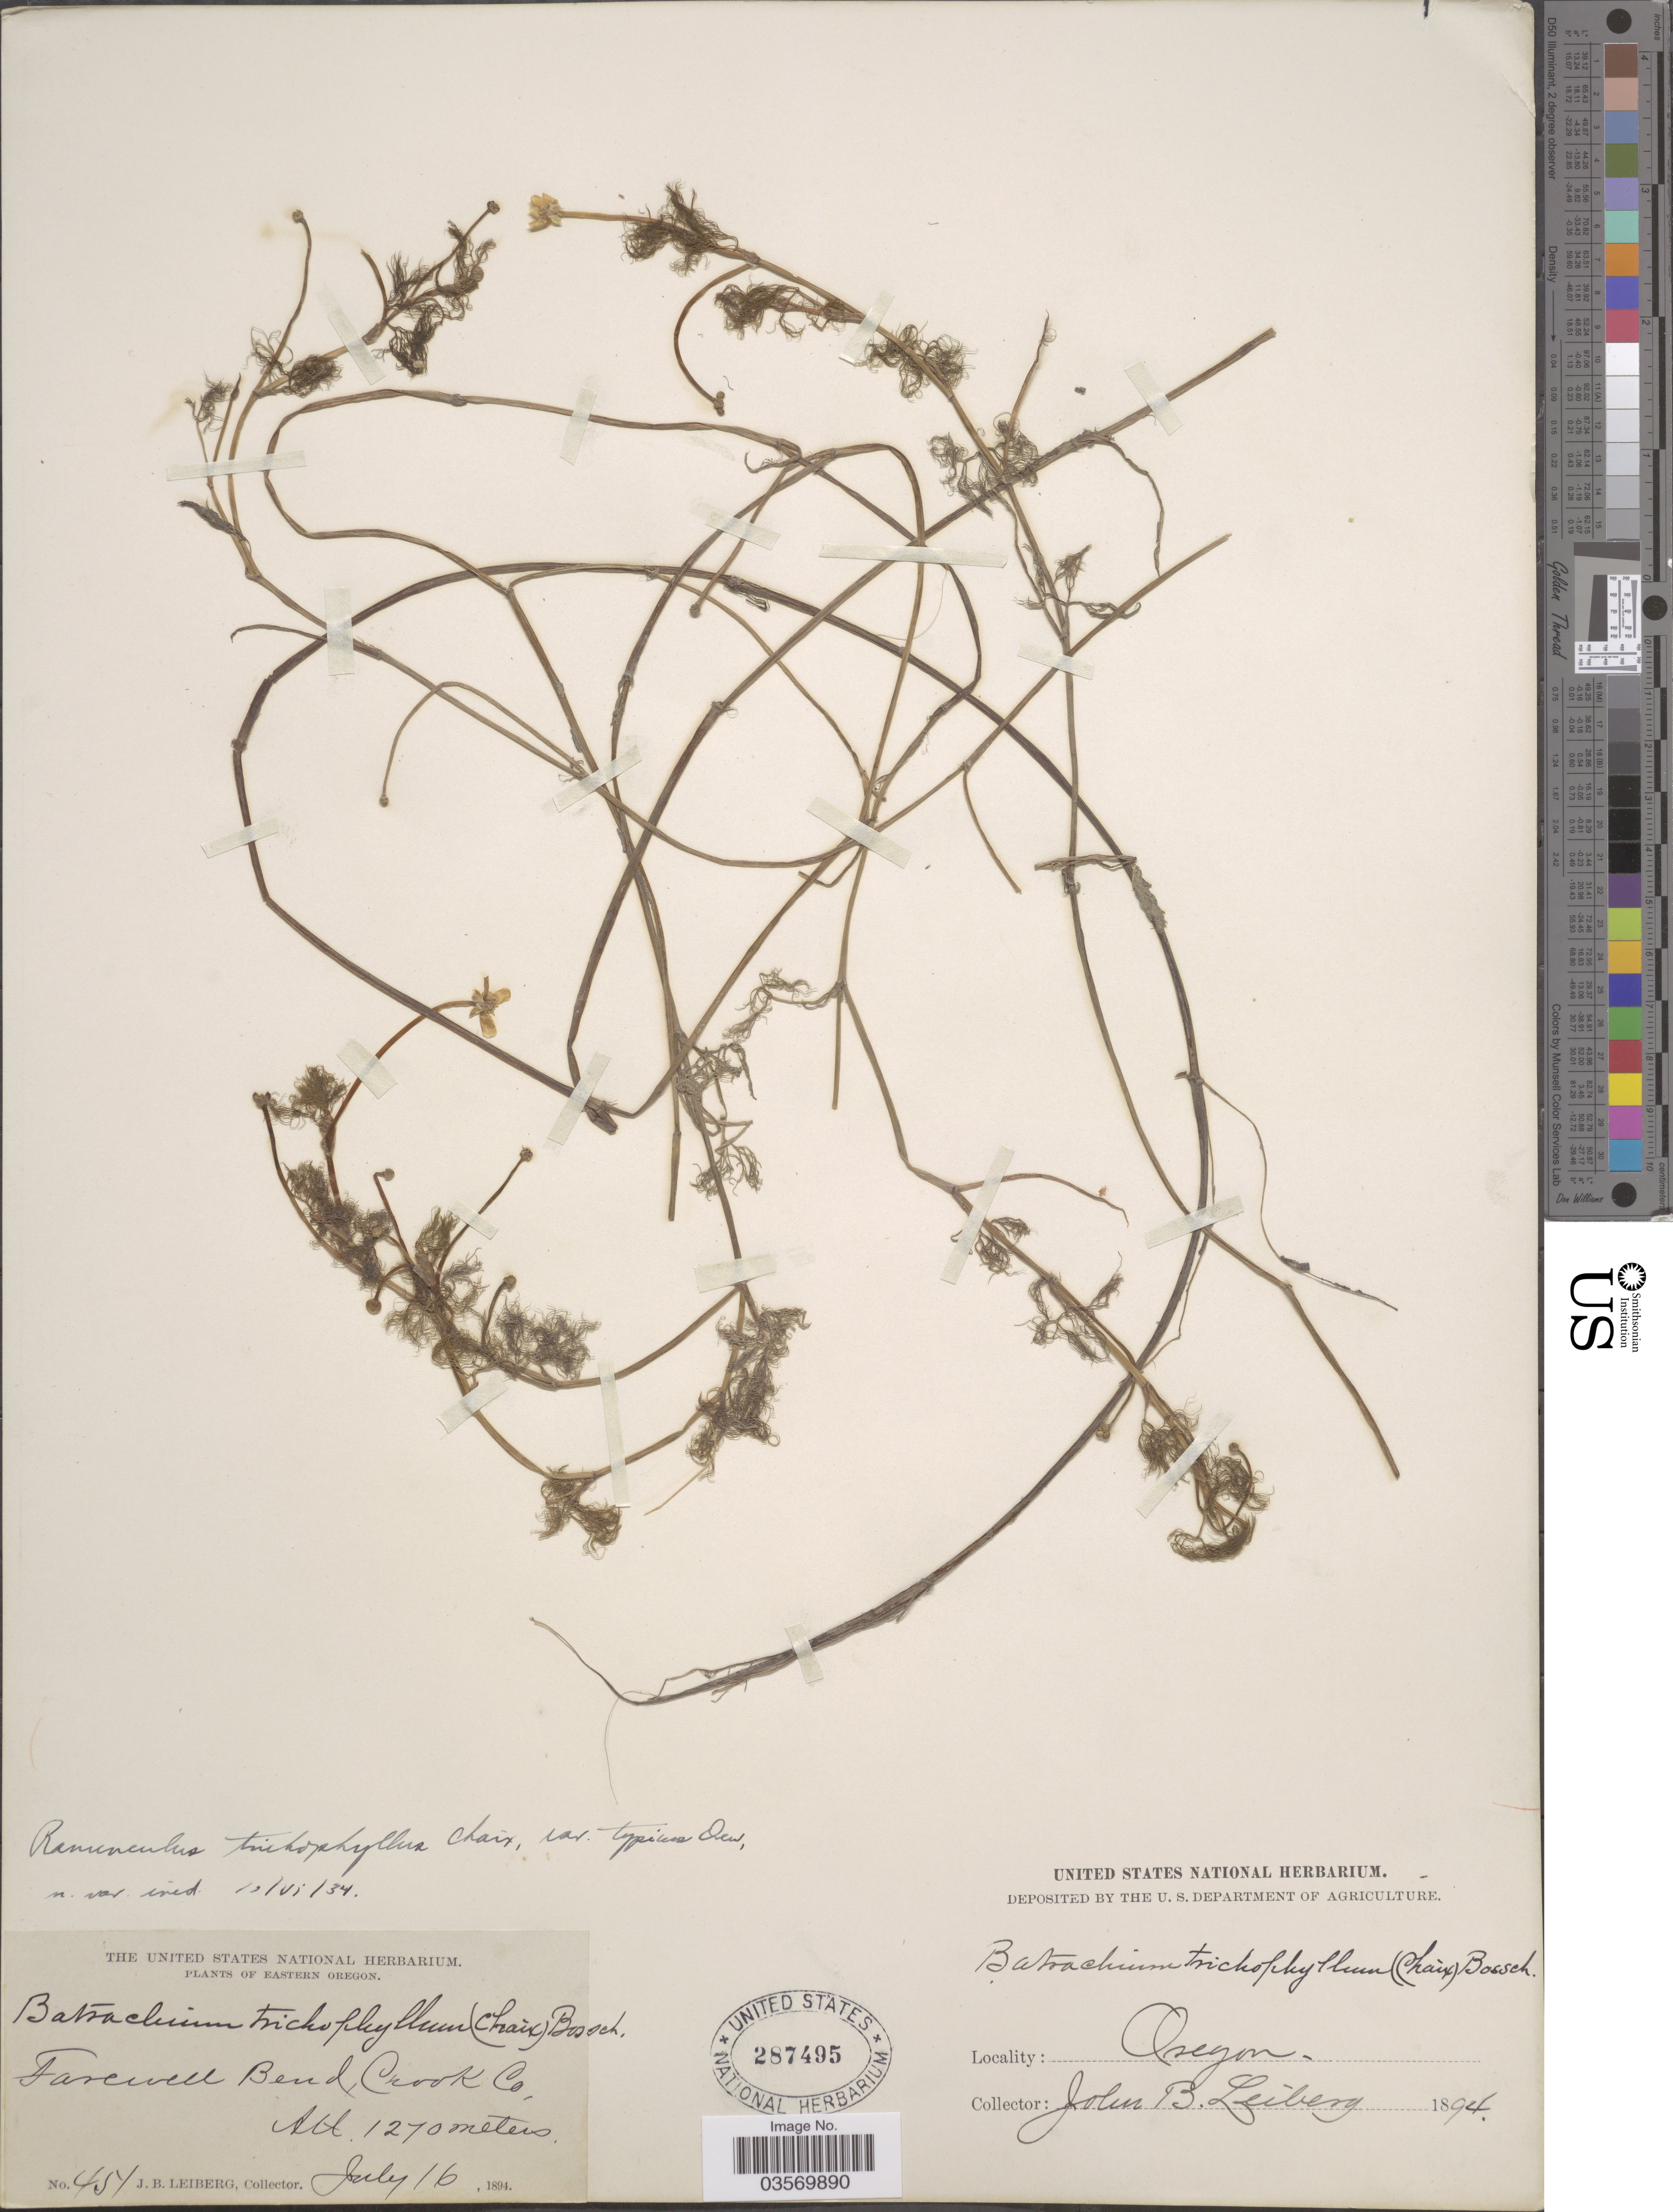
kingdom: Plantae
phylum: Tracheophyta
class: Magnoliopsida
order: Ranunculales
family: Ranunculaceae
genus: Ranunculus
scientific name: Ranunculus trichophyllus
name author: Chaix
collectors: J. B. Leiberg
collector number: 451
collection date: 1894-07-16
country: United States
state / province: Oregon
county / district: Crook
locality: Eastern Oregon. Farewell Bend, Crook Co.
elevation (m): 1270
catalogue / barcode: US 287495